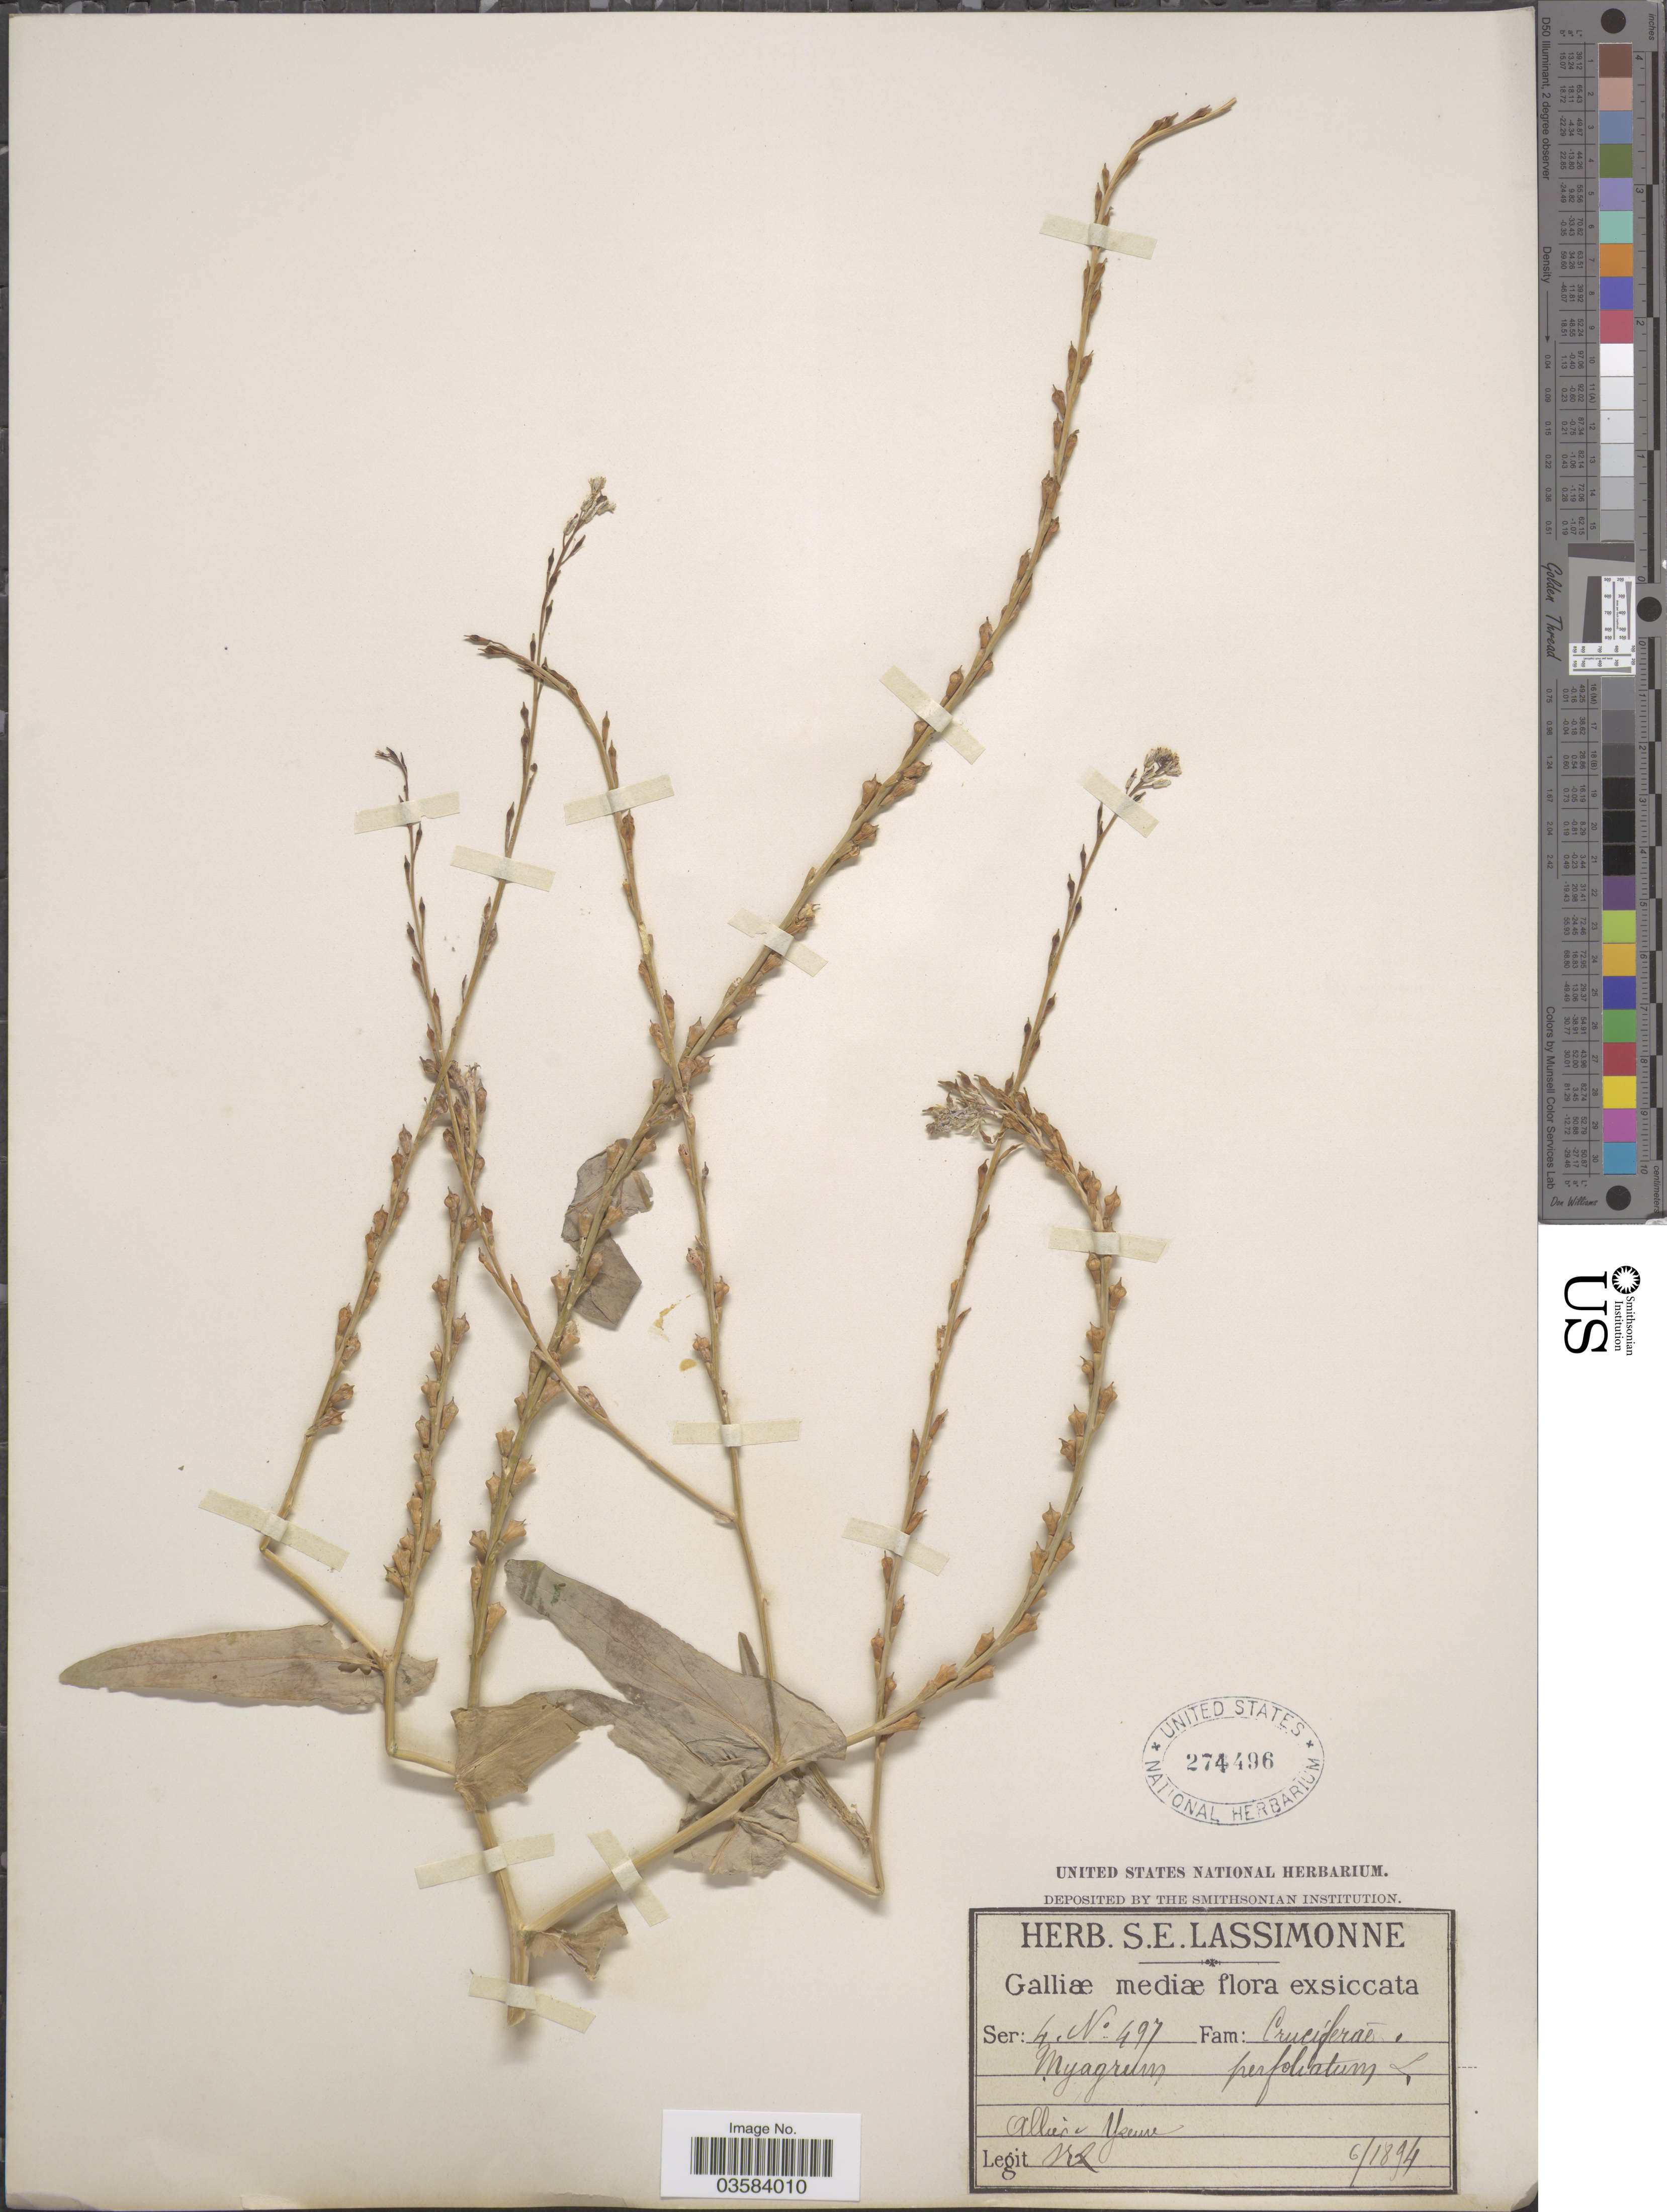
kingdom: Plantae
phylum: Tracheophyta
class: Magnoliopsida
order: Brassicales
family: Brassicaceae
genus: Myagrum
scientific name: Myagrum perfoliatum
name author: L.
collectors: S. Lassimonne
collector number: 497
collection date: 1894-06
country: France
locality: Galliæ mediæ. Allier-Yzeure.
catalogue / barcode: US 274496